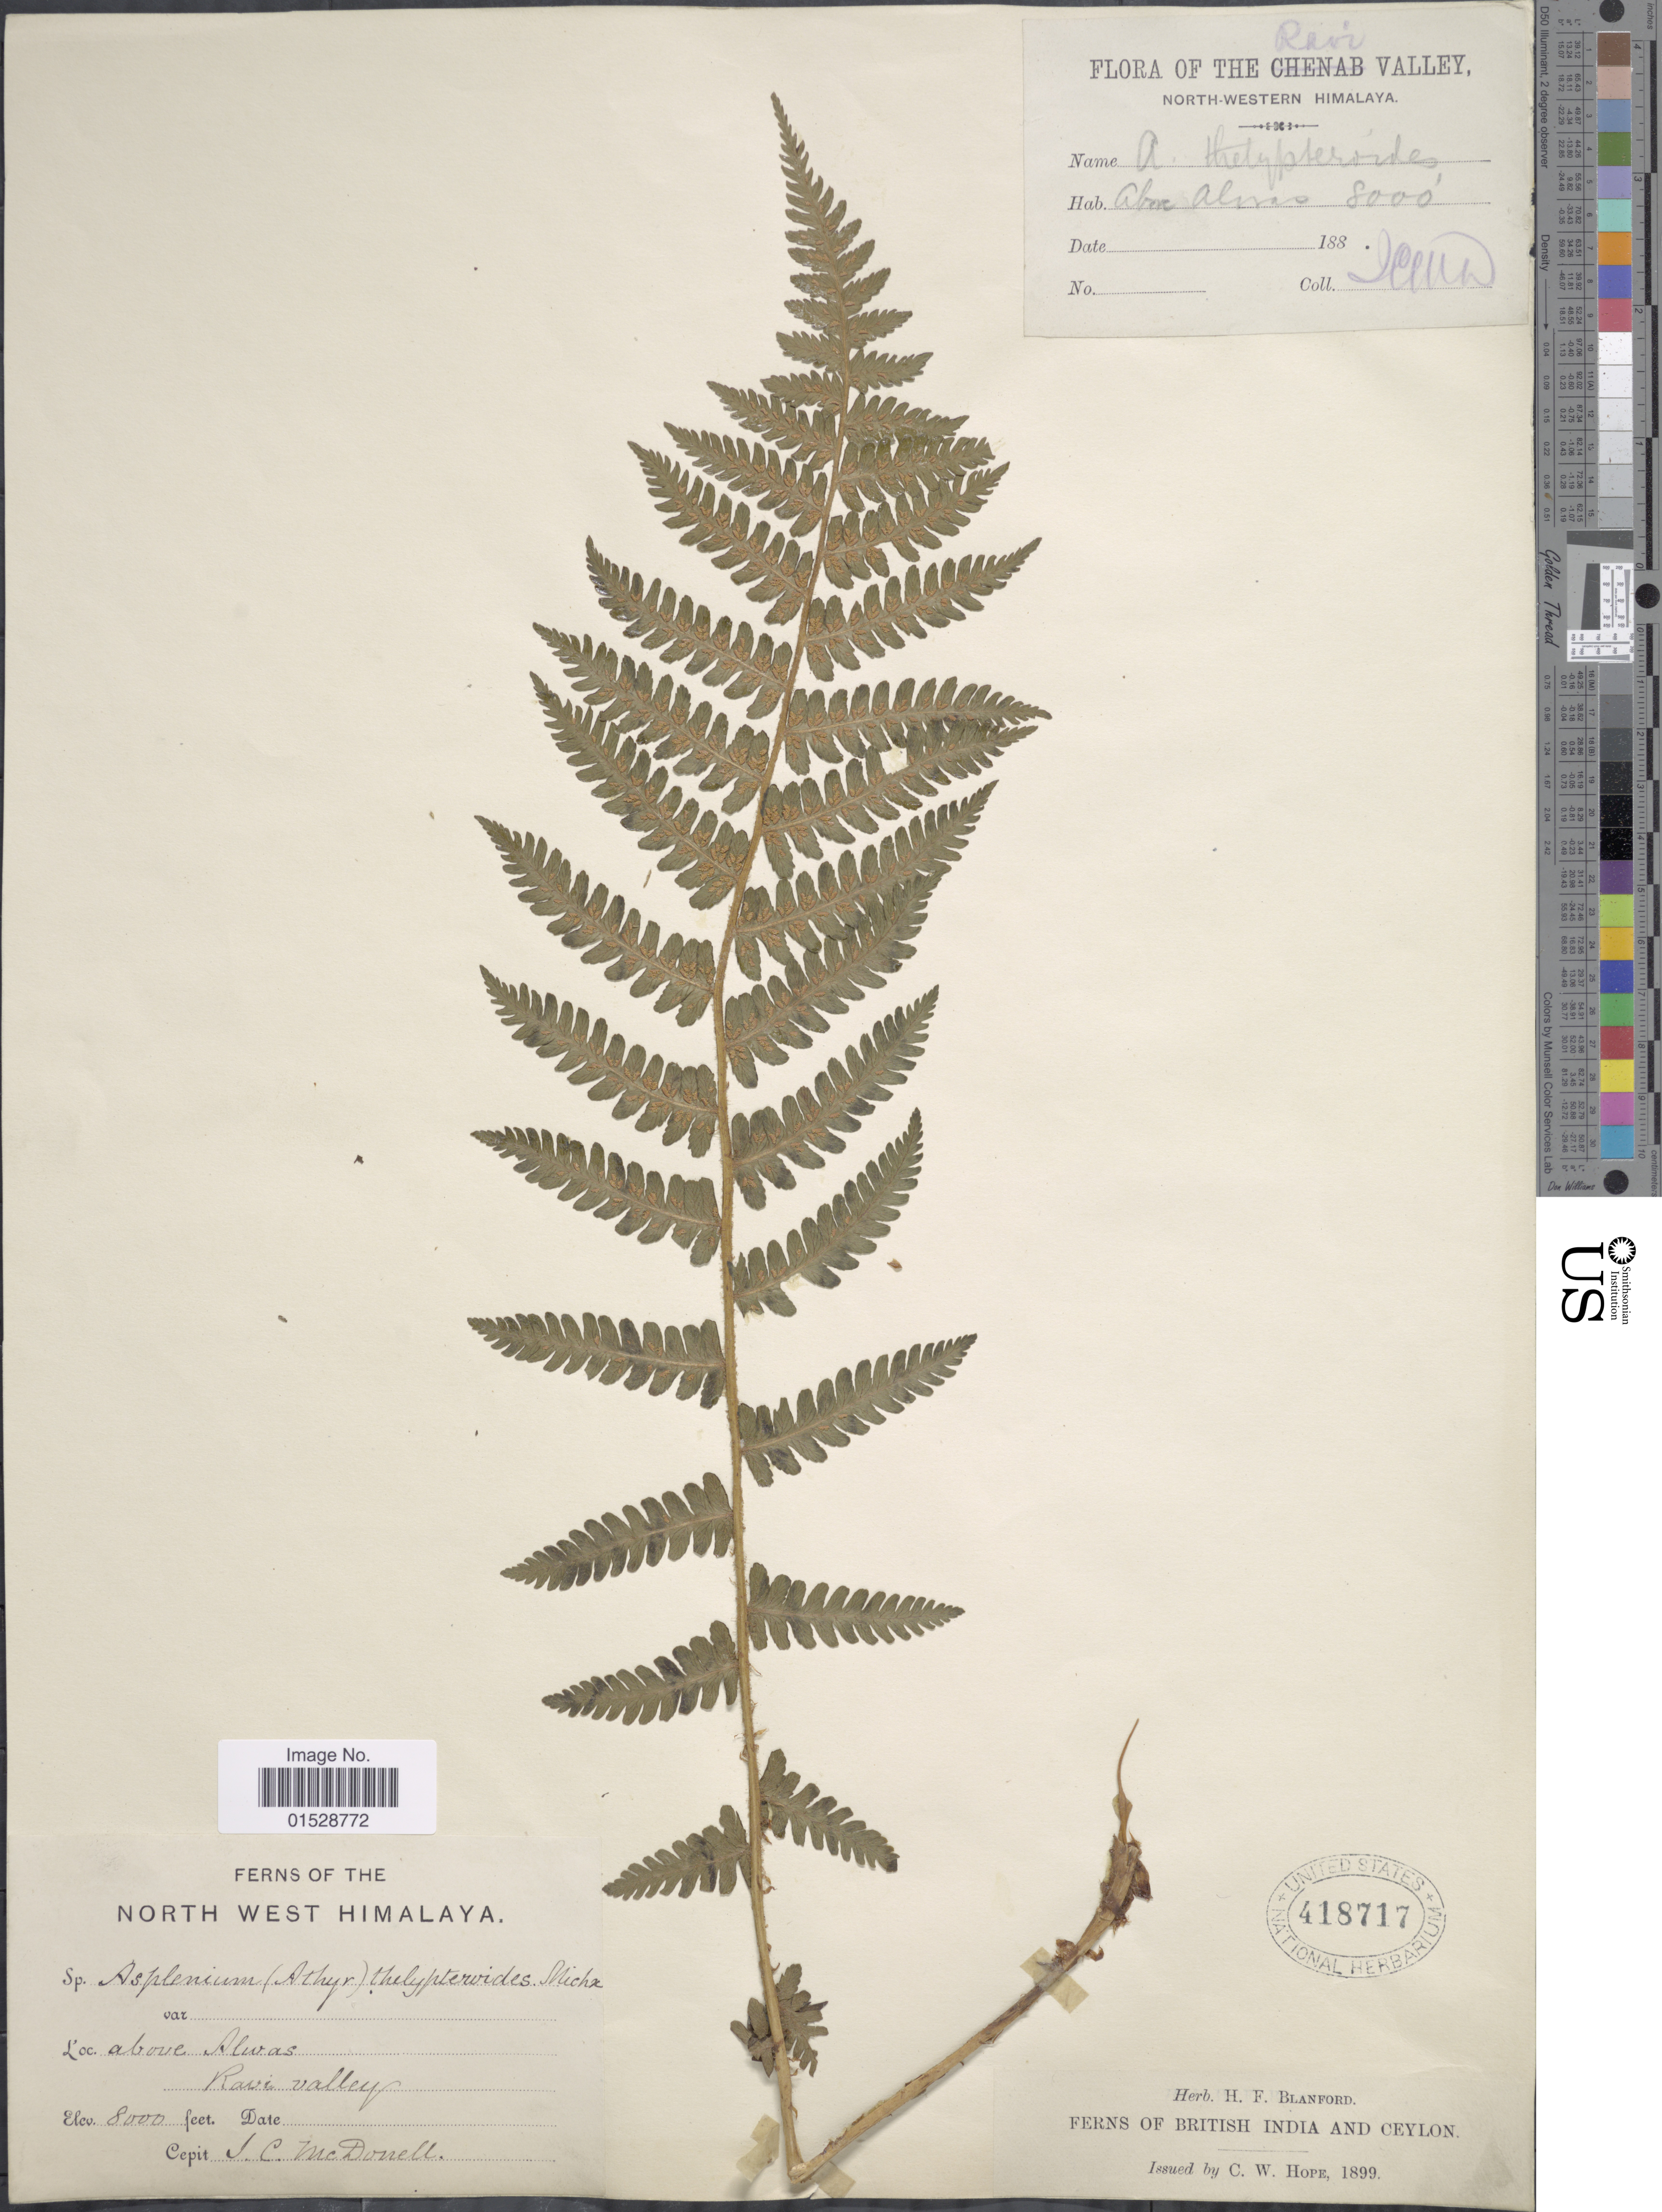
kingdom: Plantae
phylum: Tracheophyta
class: Polypodiopsida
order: Polypodiales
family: Athyriaceae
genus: Deparia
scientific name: Deparia acrostichoides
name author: (Sw.) M. Kato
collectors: J. McDonell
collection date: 1899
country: India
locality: North west Himalaya, Above Alwas, Ravi Valley, British India and Ceylon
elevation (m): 2438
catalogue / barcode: US 418717